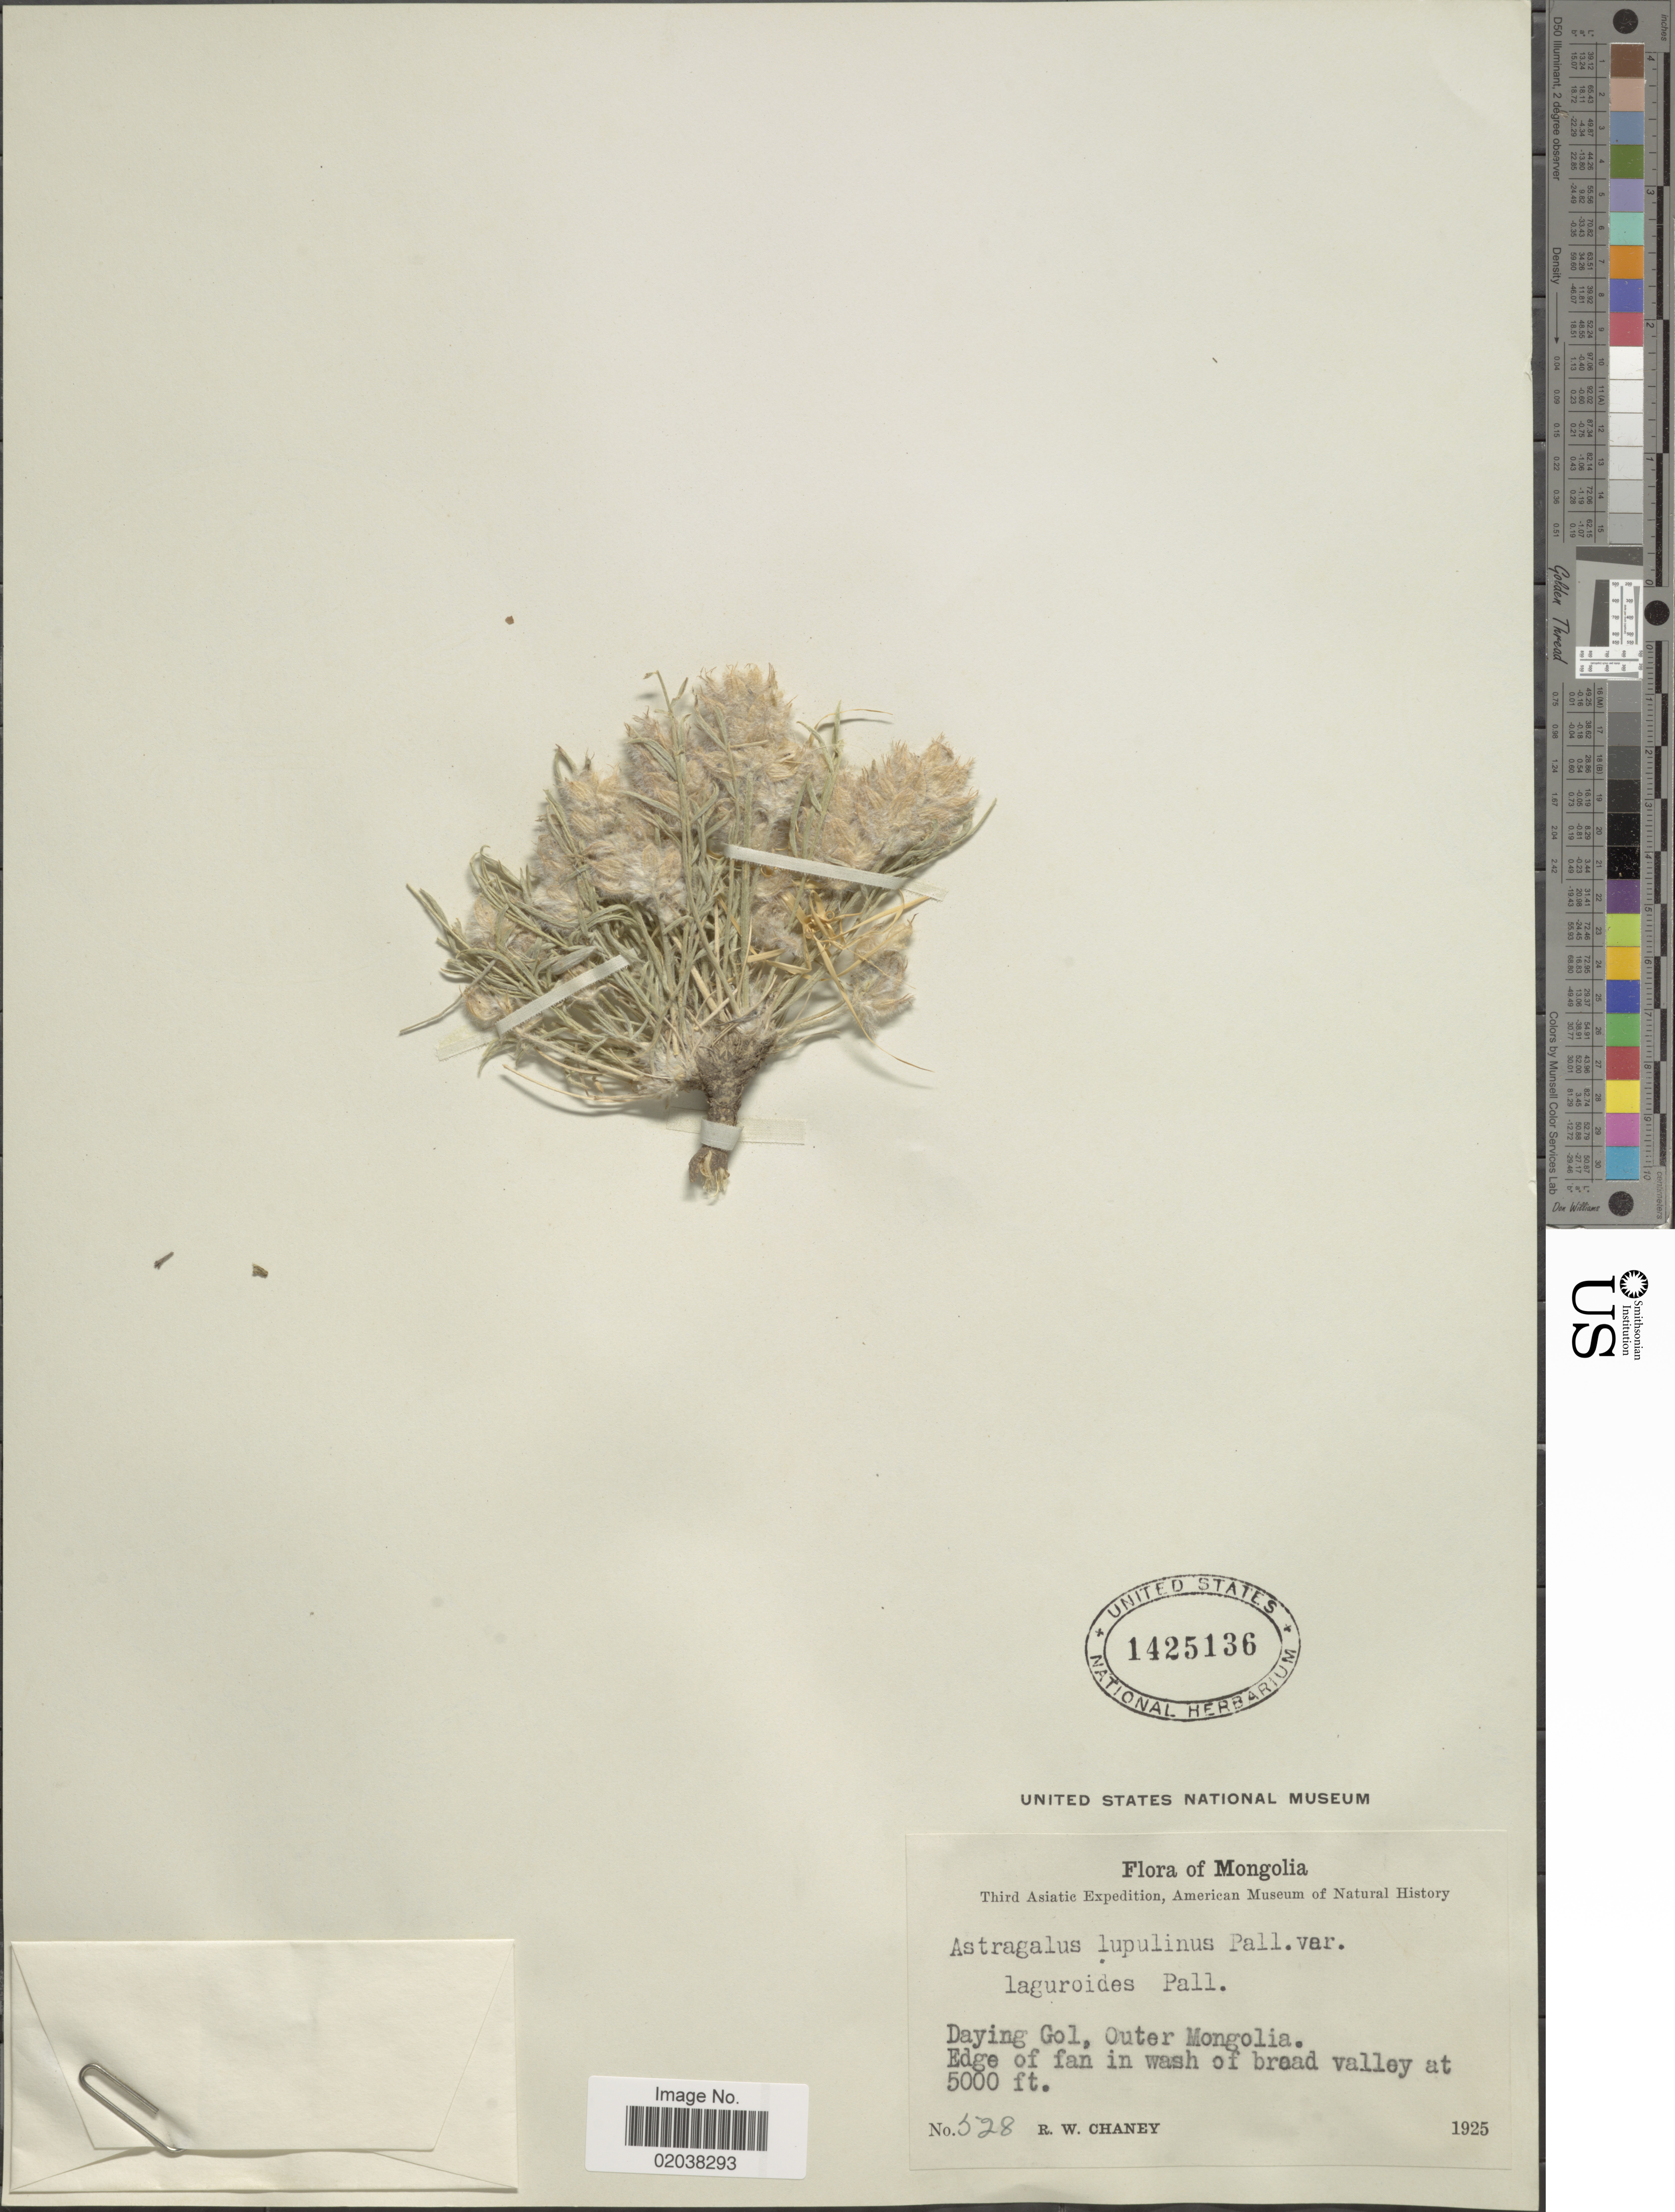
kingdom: Plantae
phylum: Tracheophyta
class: Magnoliopsida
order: Fabales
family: Fabaceae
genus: Astragalus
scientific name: Astragalus lupulinus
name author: Pall.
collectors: R. Chaney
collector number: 528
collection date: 1925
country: Mongolia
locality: Daying Gol, Outer Mongolia. Edge of fan in wash of broad valley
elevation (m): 1524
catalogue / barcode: US 1425136